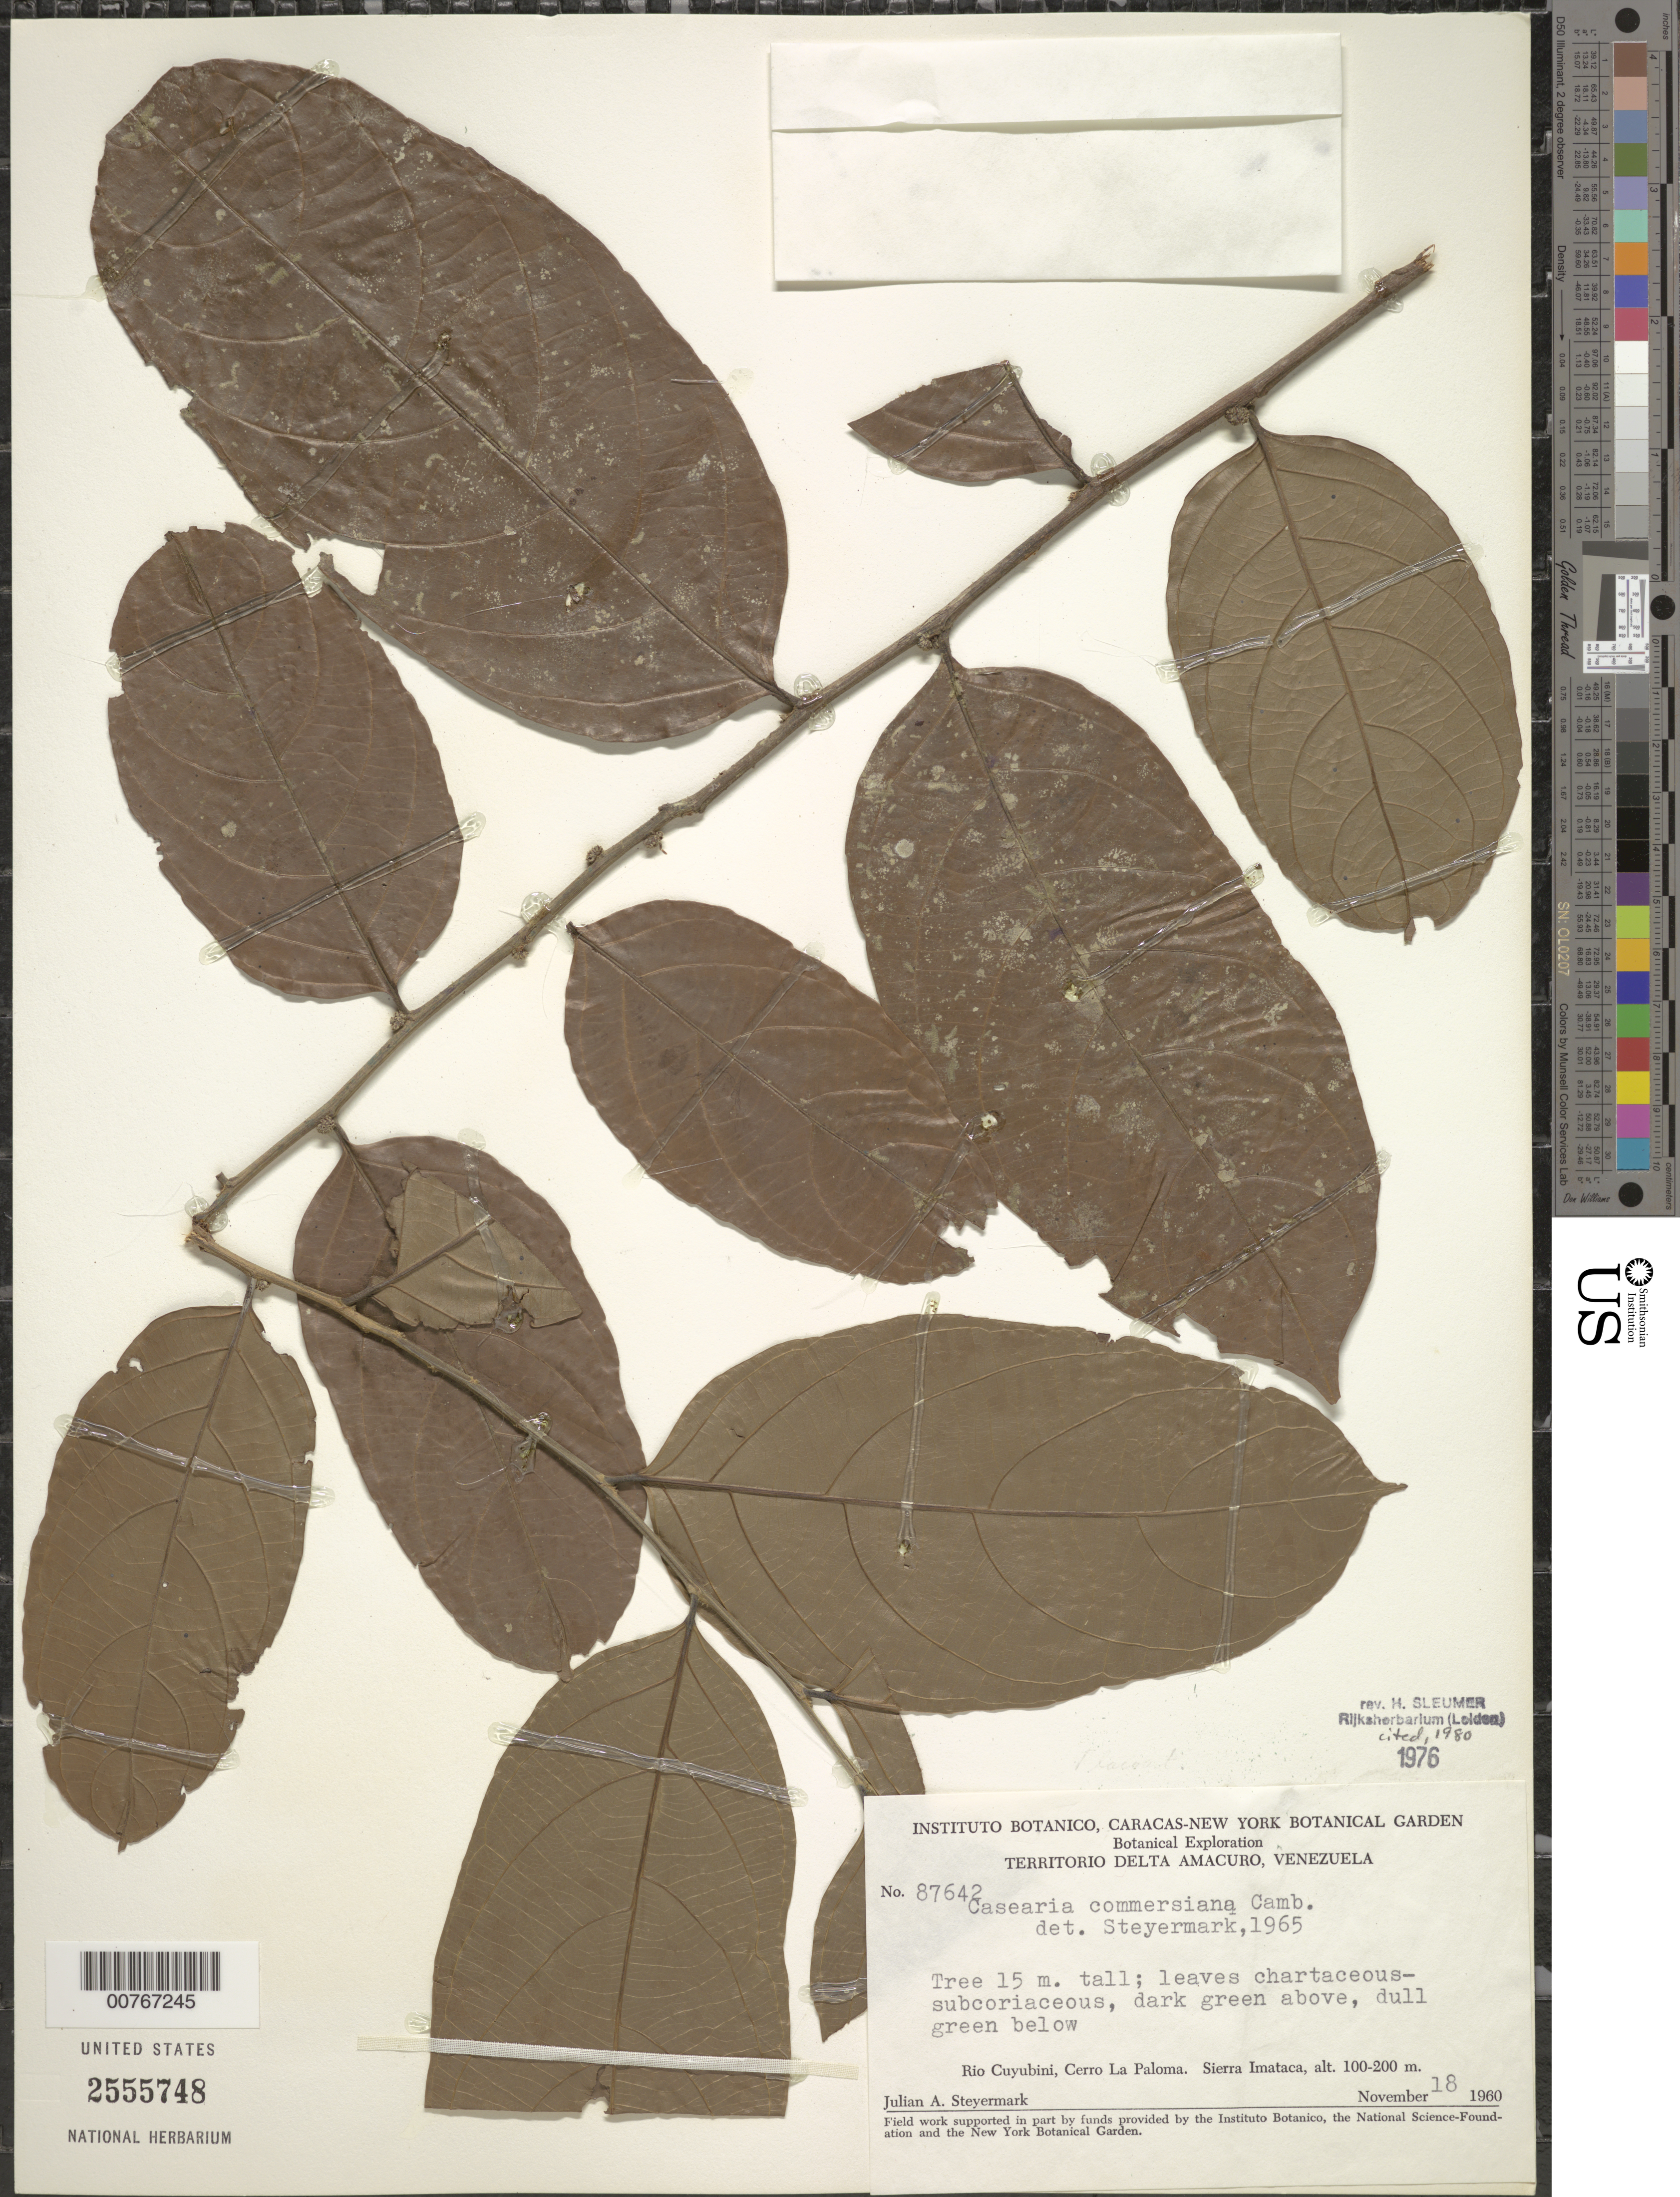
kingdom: Plantae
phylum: Tracheophyta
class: Magnoliopsida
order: Malpighiales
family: Salicaceae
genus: Piparea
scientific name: Piparea dentata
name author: Aubl.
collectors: J. Steyermark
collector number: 87642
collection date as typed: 18-Nov-60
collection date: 1960-11-18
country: Venezuela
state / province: Delta Amacuro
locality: Río Cuyubini, E side; Cerro La Paloma, Sierra Imataca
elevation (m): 100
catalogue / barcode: US 2555748